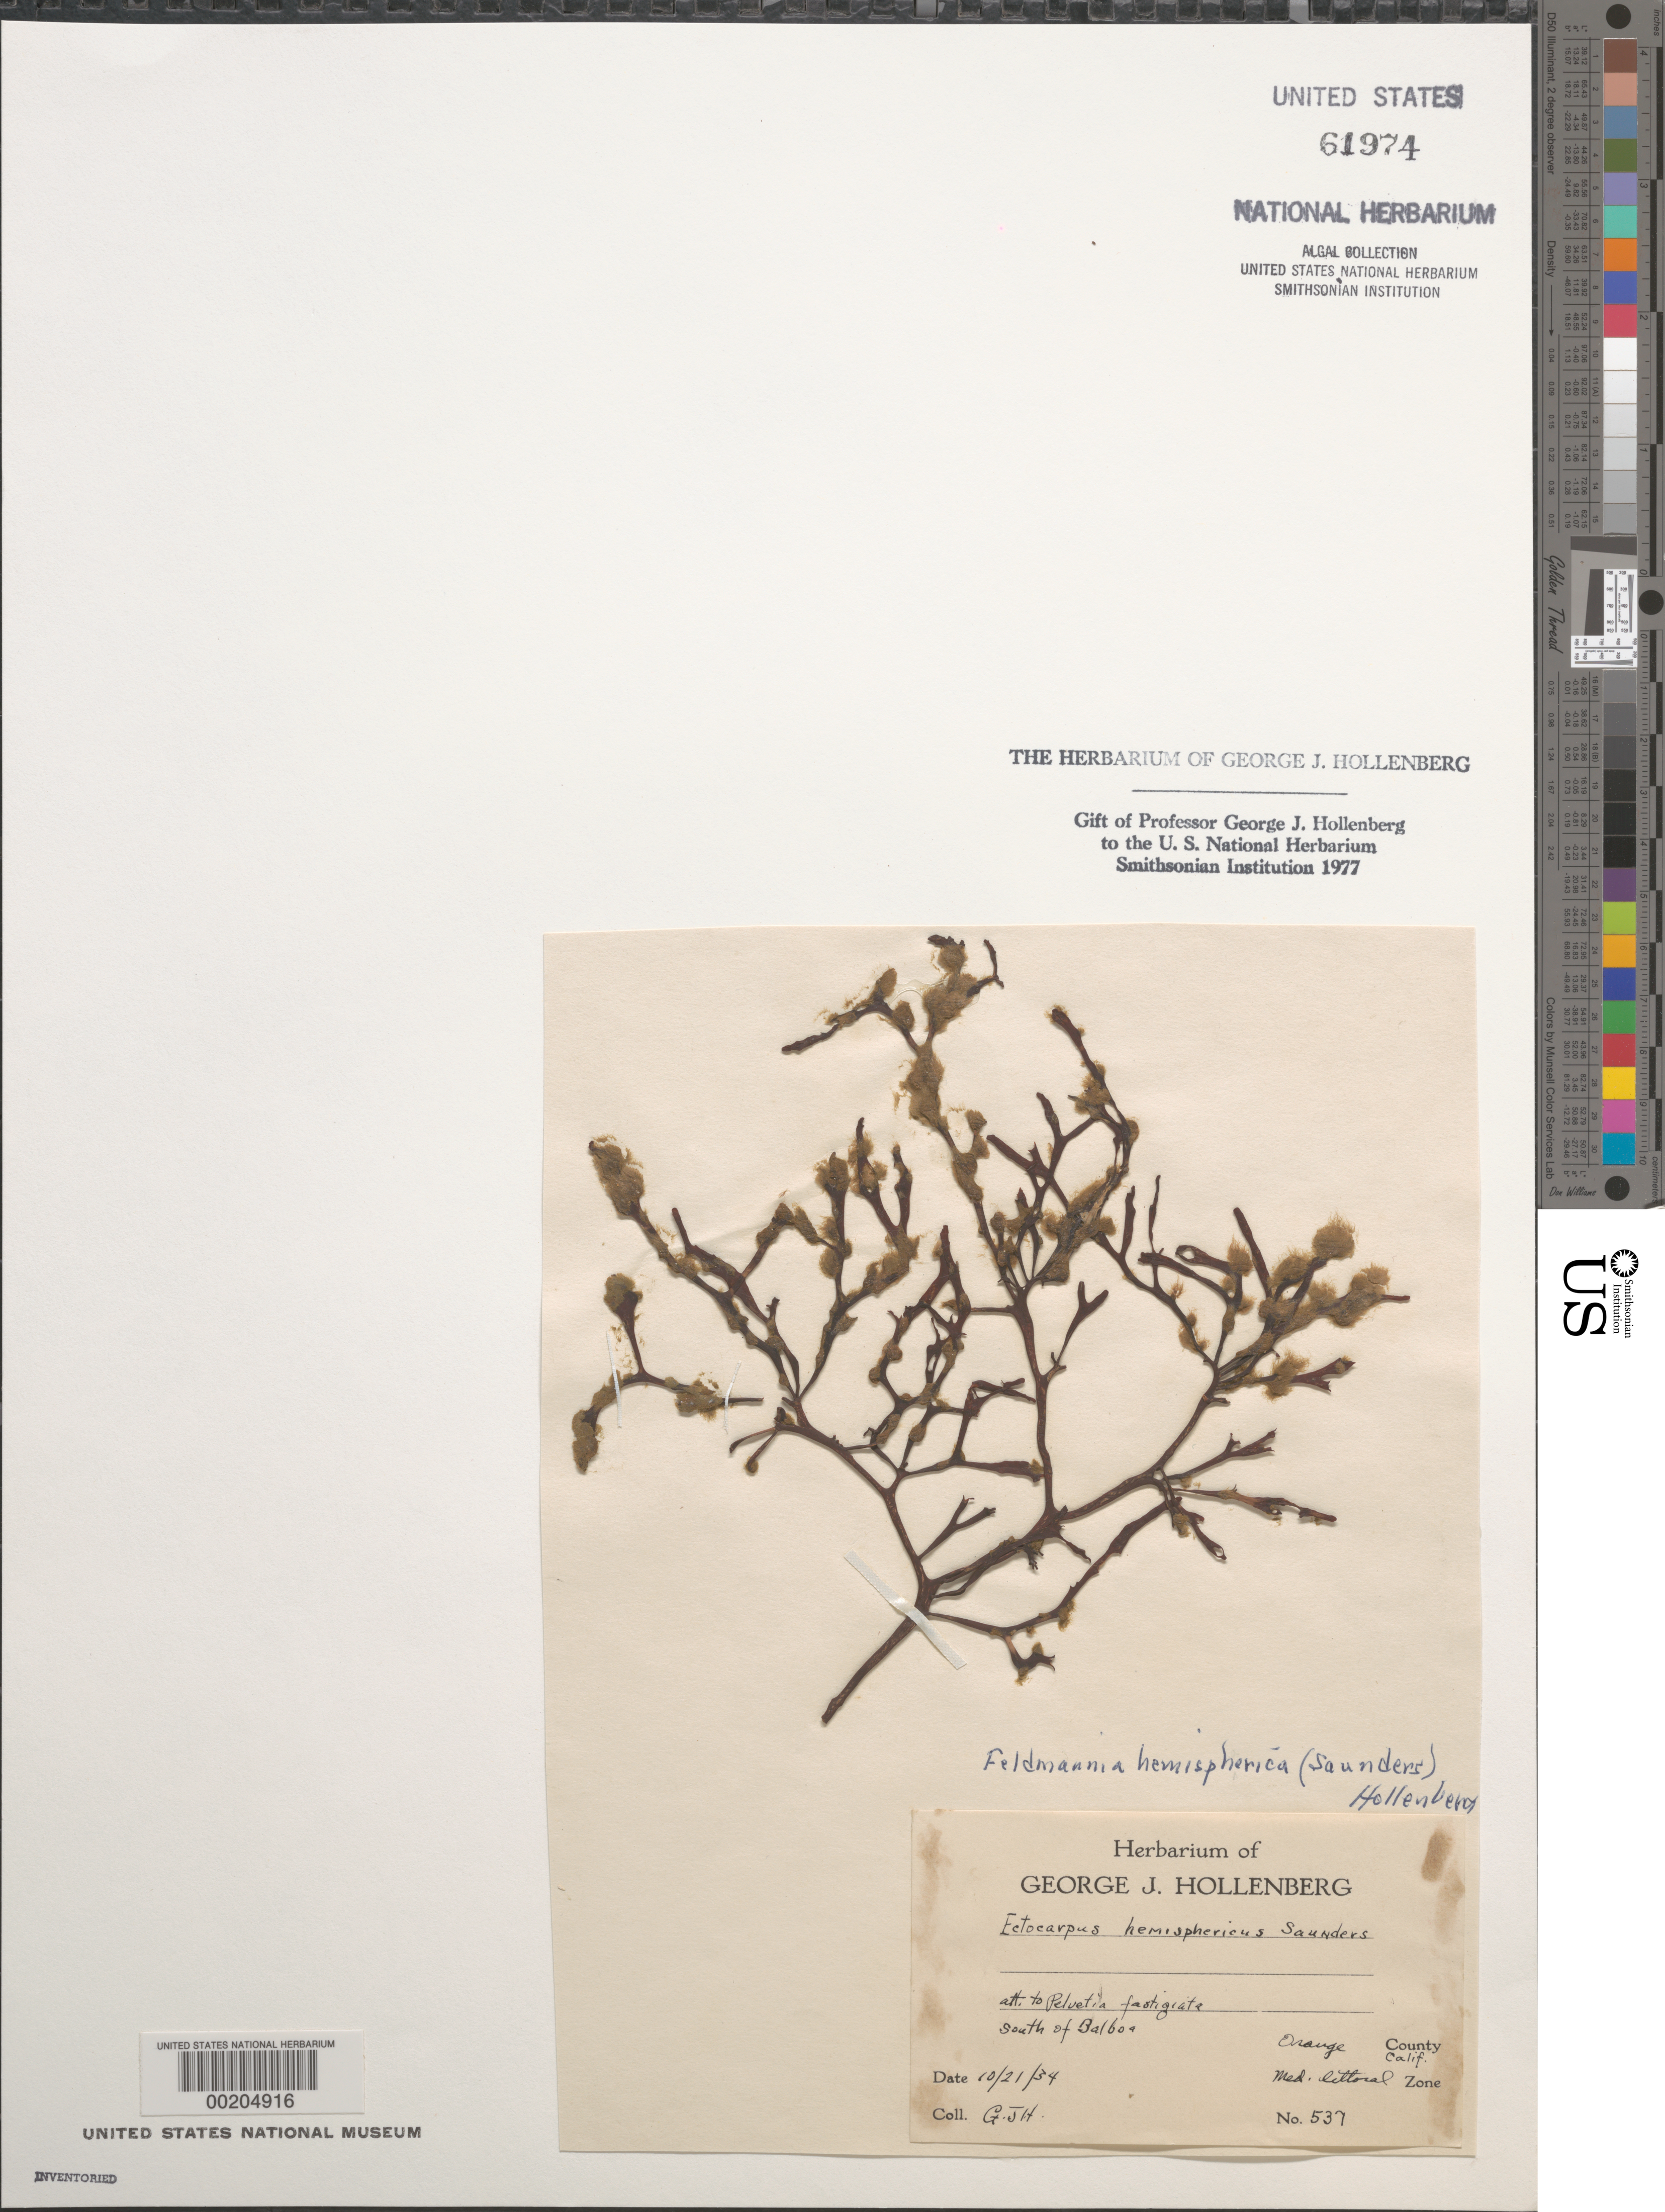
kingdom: Chromista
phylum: Ochrophyta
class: Phaeophyceae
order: Ectocarpales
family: Acinetosporaceae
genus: Feldmannia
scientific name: Feldmannia hemispherica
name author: (D.A. Saunders) Hollenb.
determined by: Hollenberg, George J.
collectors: G. Hollenberg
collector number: GJH 537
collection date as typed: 21 Oct 1934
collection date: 1934-10-21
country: United States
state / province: California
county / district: Orange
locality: South of Balboa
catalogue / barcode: US 61974